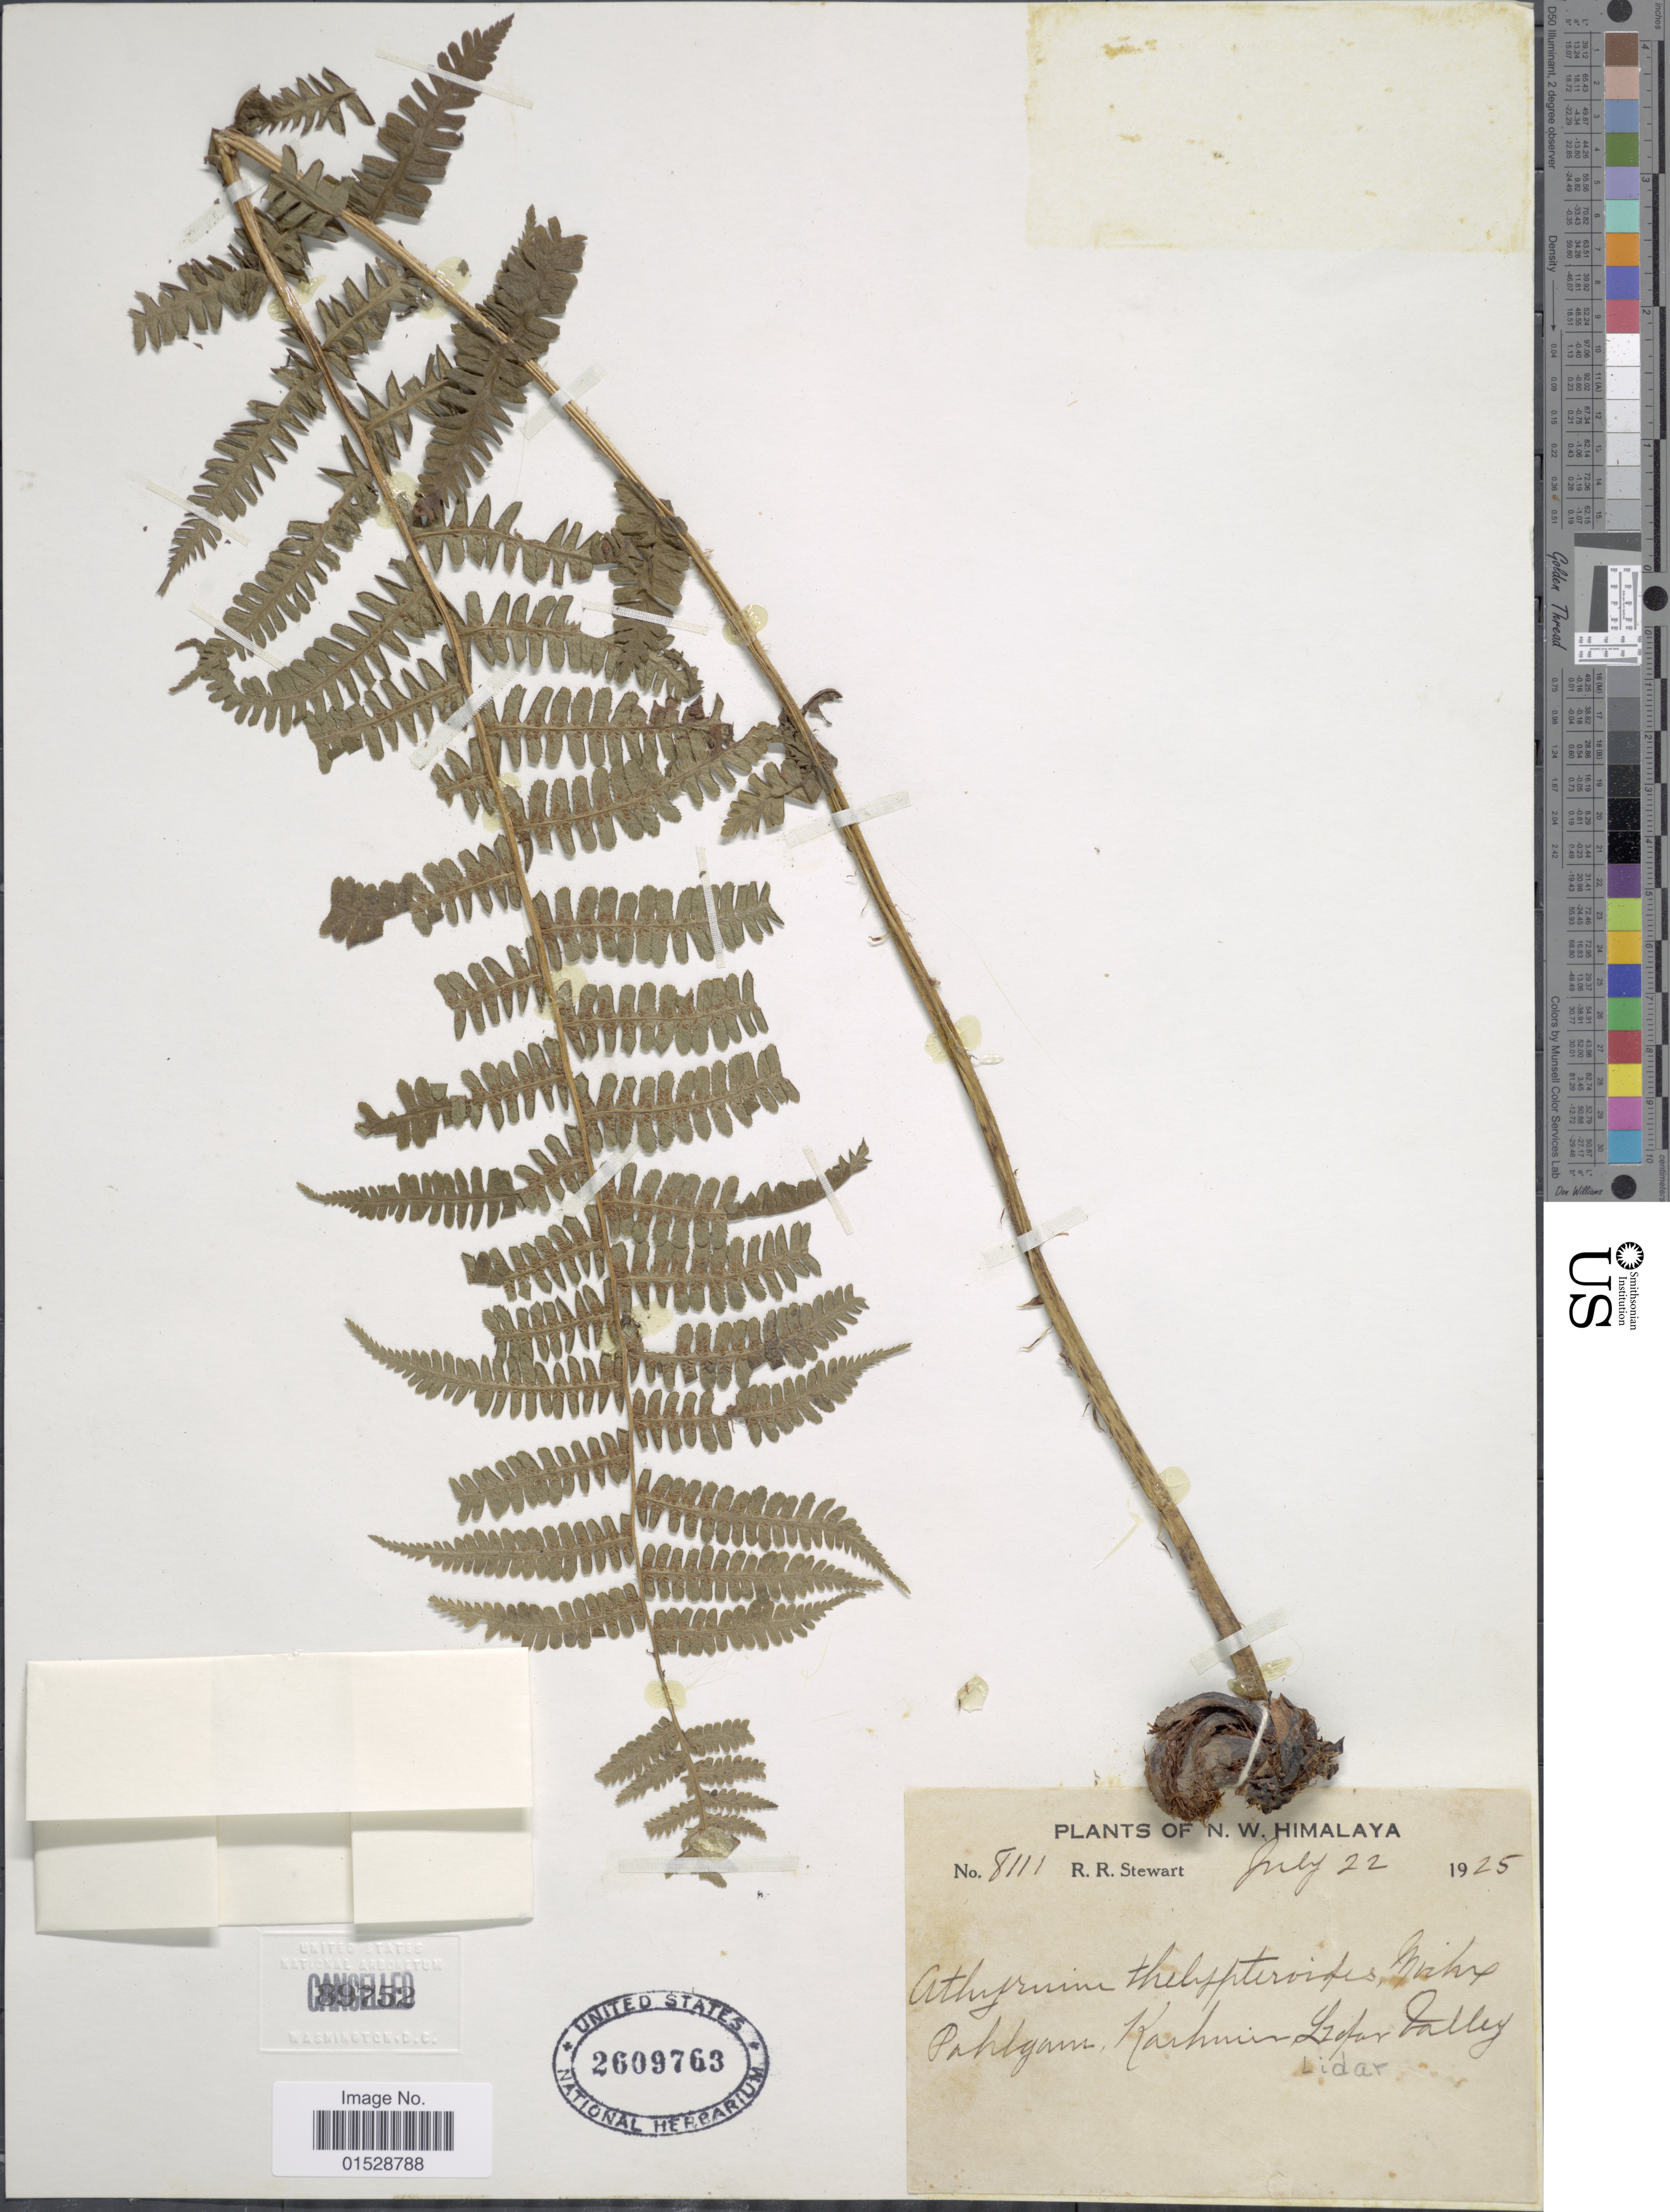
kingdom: Plantae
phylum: Tracheophyta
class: Polypodiopsida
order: Polypodiales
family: Athyriaceae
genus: Deparia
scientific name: Deparia acrostichoides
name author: (Sw.) M. Kato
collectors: R. R. Stewart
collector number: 8111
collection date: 1925-07-22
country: India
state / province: Jammu and Kashmir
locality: N.W. Himalaya, Pahlgam, Kashmir, Lidar Valley,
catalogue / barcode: US 2609763